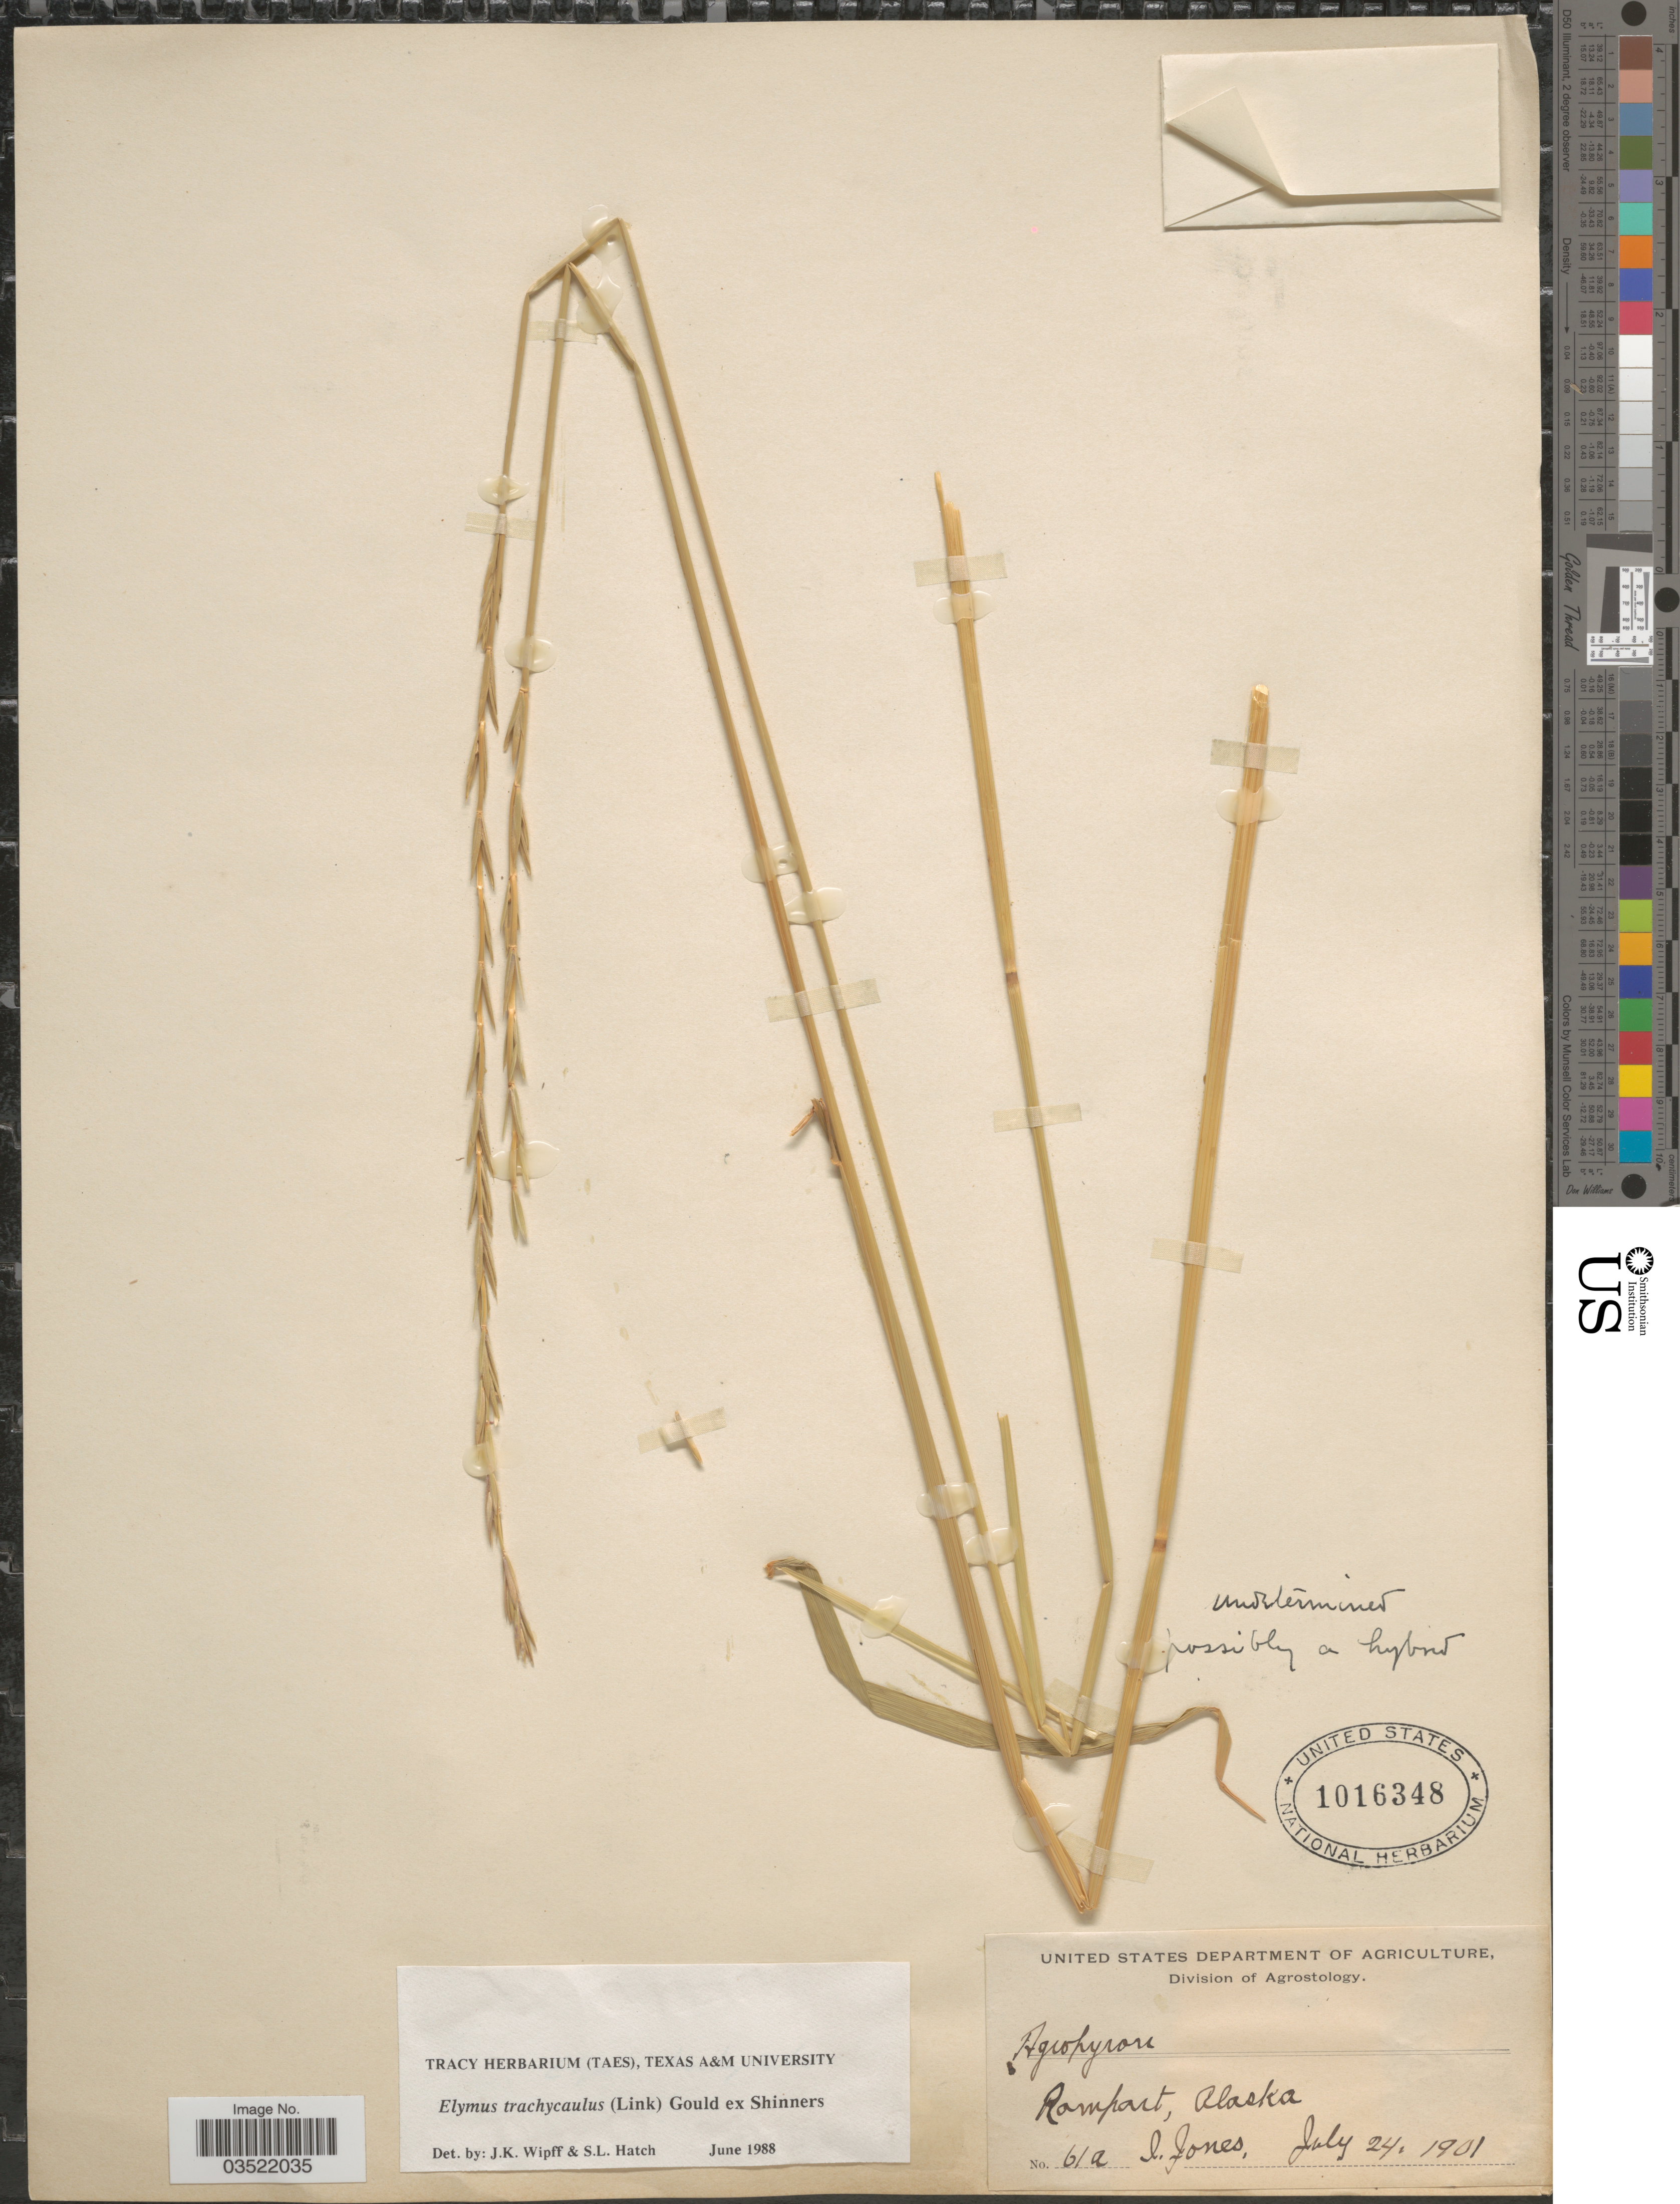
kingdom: Plantae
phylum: Tracheophyta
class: Liliopsida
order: Poales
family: Poaceae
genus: Elymus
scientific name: Elymus trachycaulus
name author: (Link) Gould ex Shinners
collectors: I. Jones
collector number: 61a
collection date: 1901-07-24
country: United States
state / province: Alaska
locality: Rampart.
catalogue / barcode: US 1016348